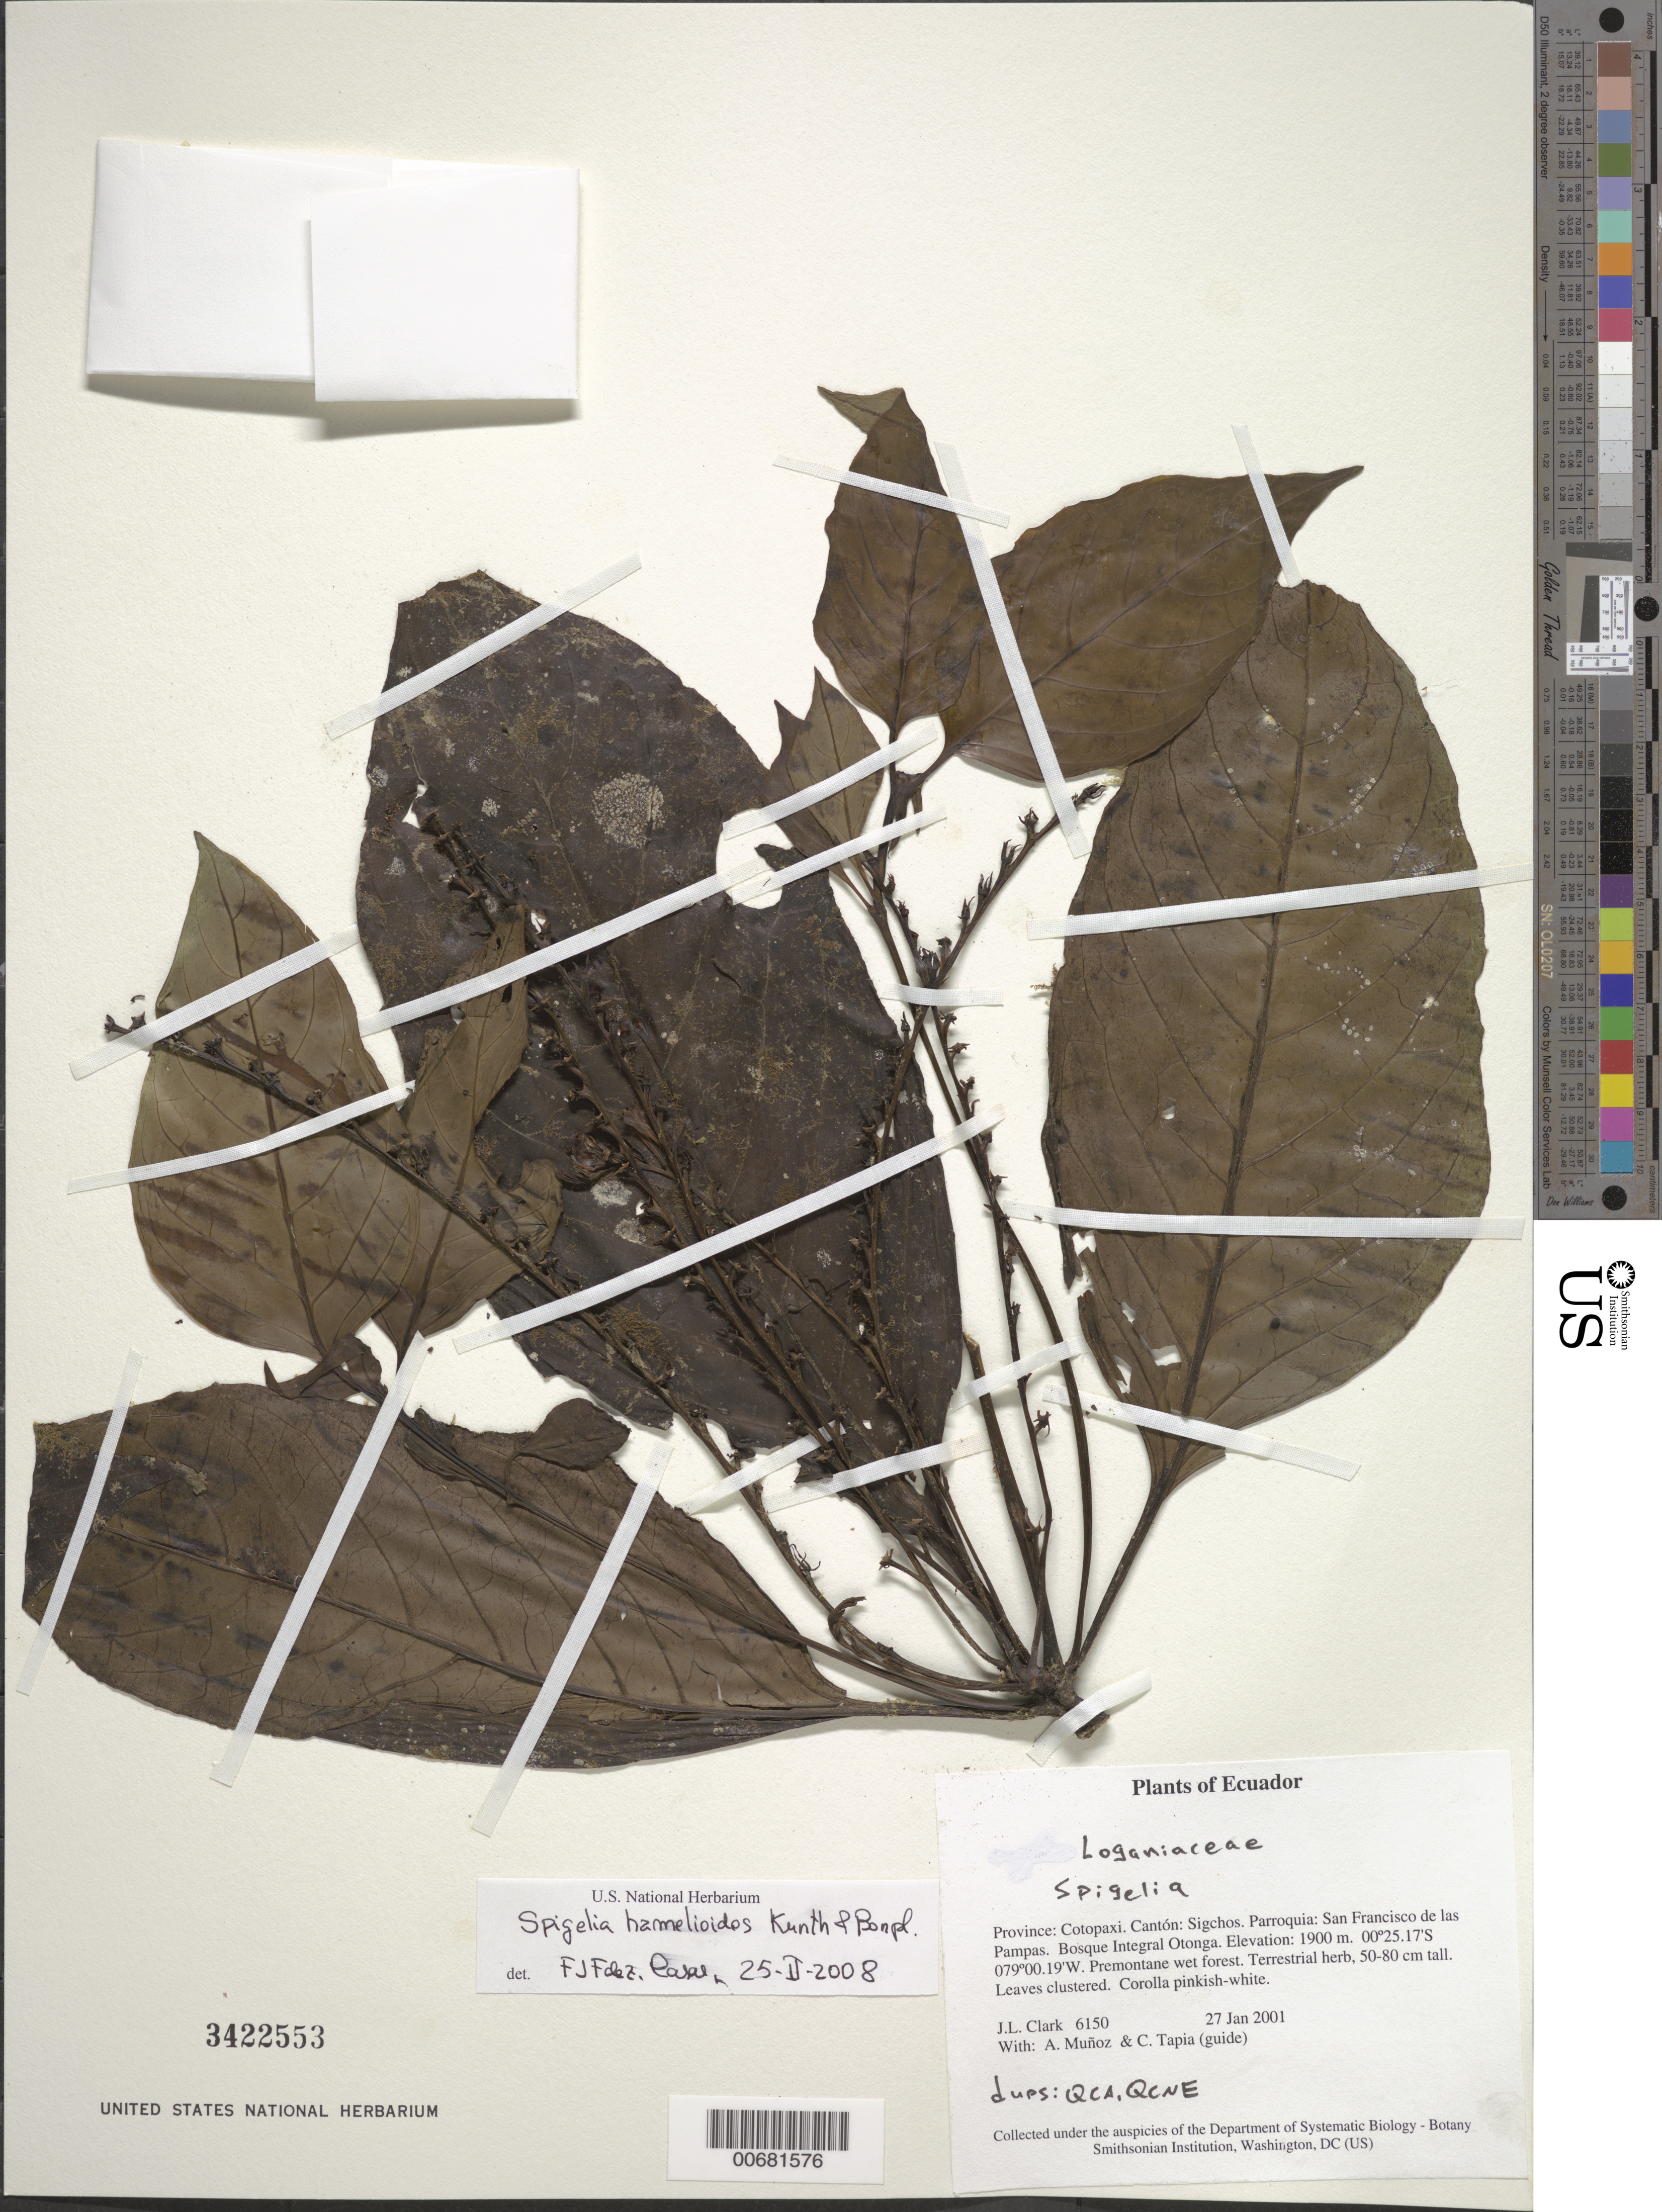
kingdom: Plantae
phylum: Tracheophyta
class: Magnoliopsida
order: Gentianales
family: Loganiaceae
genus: Spigelia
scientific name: Spigelia hamelioides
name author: Kunth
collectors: J. L. Clark, A. Muñoz & C. Tapia (guide)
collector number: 6150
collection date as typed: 27 Jan 2001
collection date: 2001-01-27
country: Ecuador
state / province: Cotopaxi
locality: Sigchos. Parroquia: San Francisco de las Pampas. Bosque Integral Otonga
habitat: Premontane wet forest.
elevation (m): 1900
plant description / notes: QCA, QCNE, US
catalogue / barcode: US 3422553